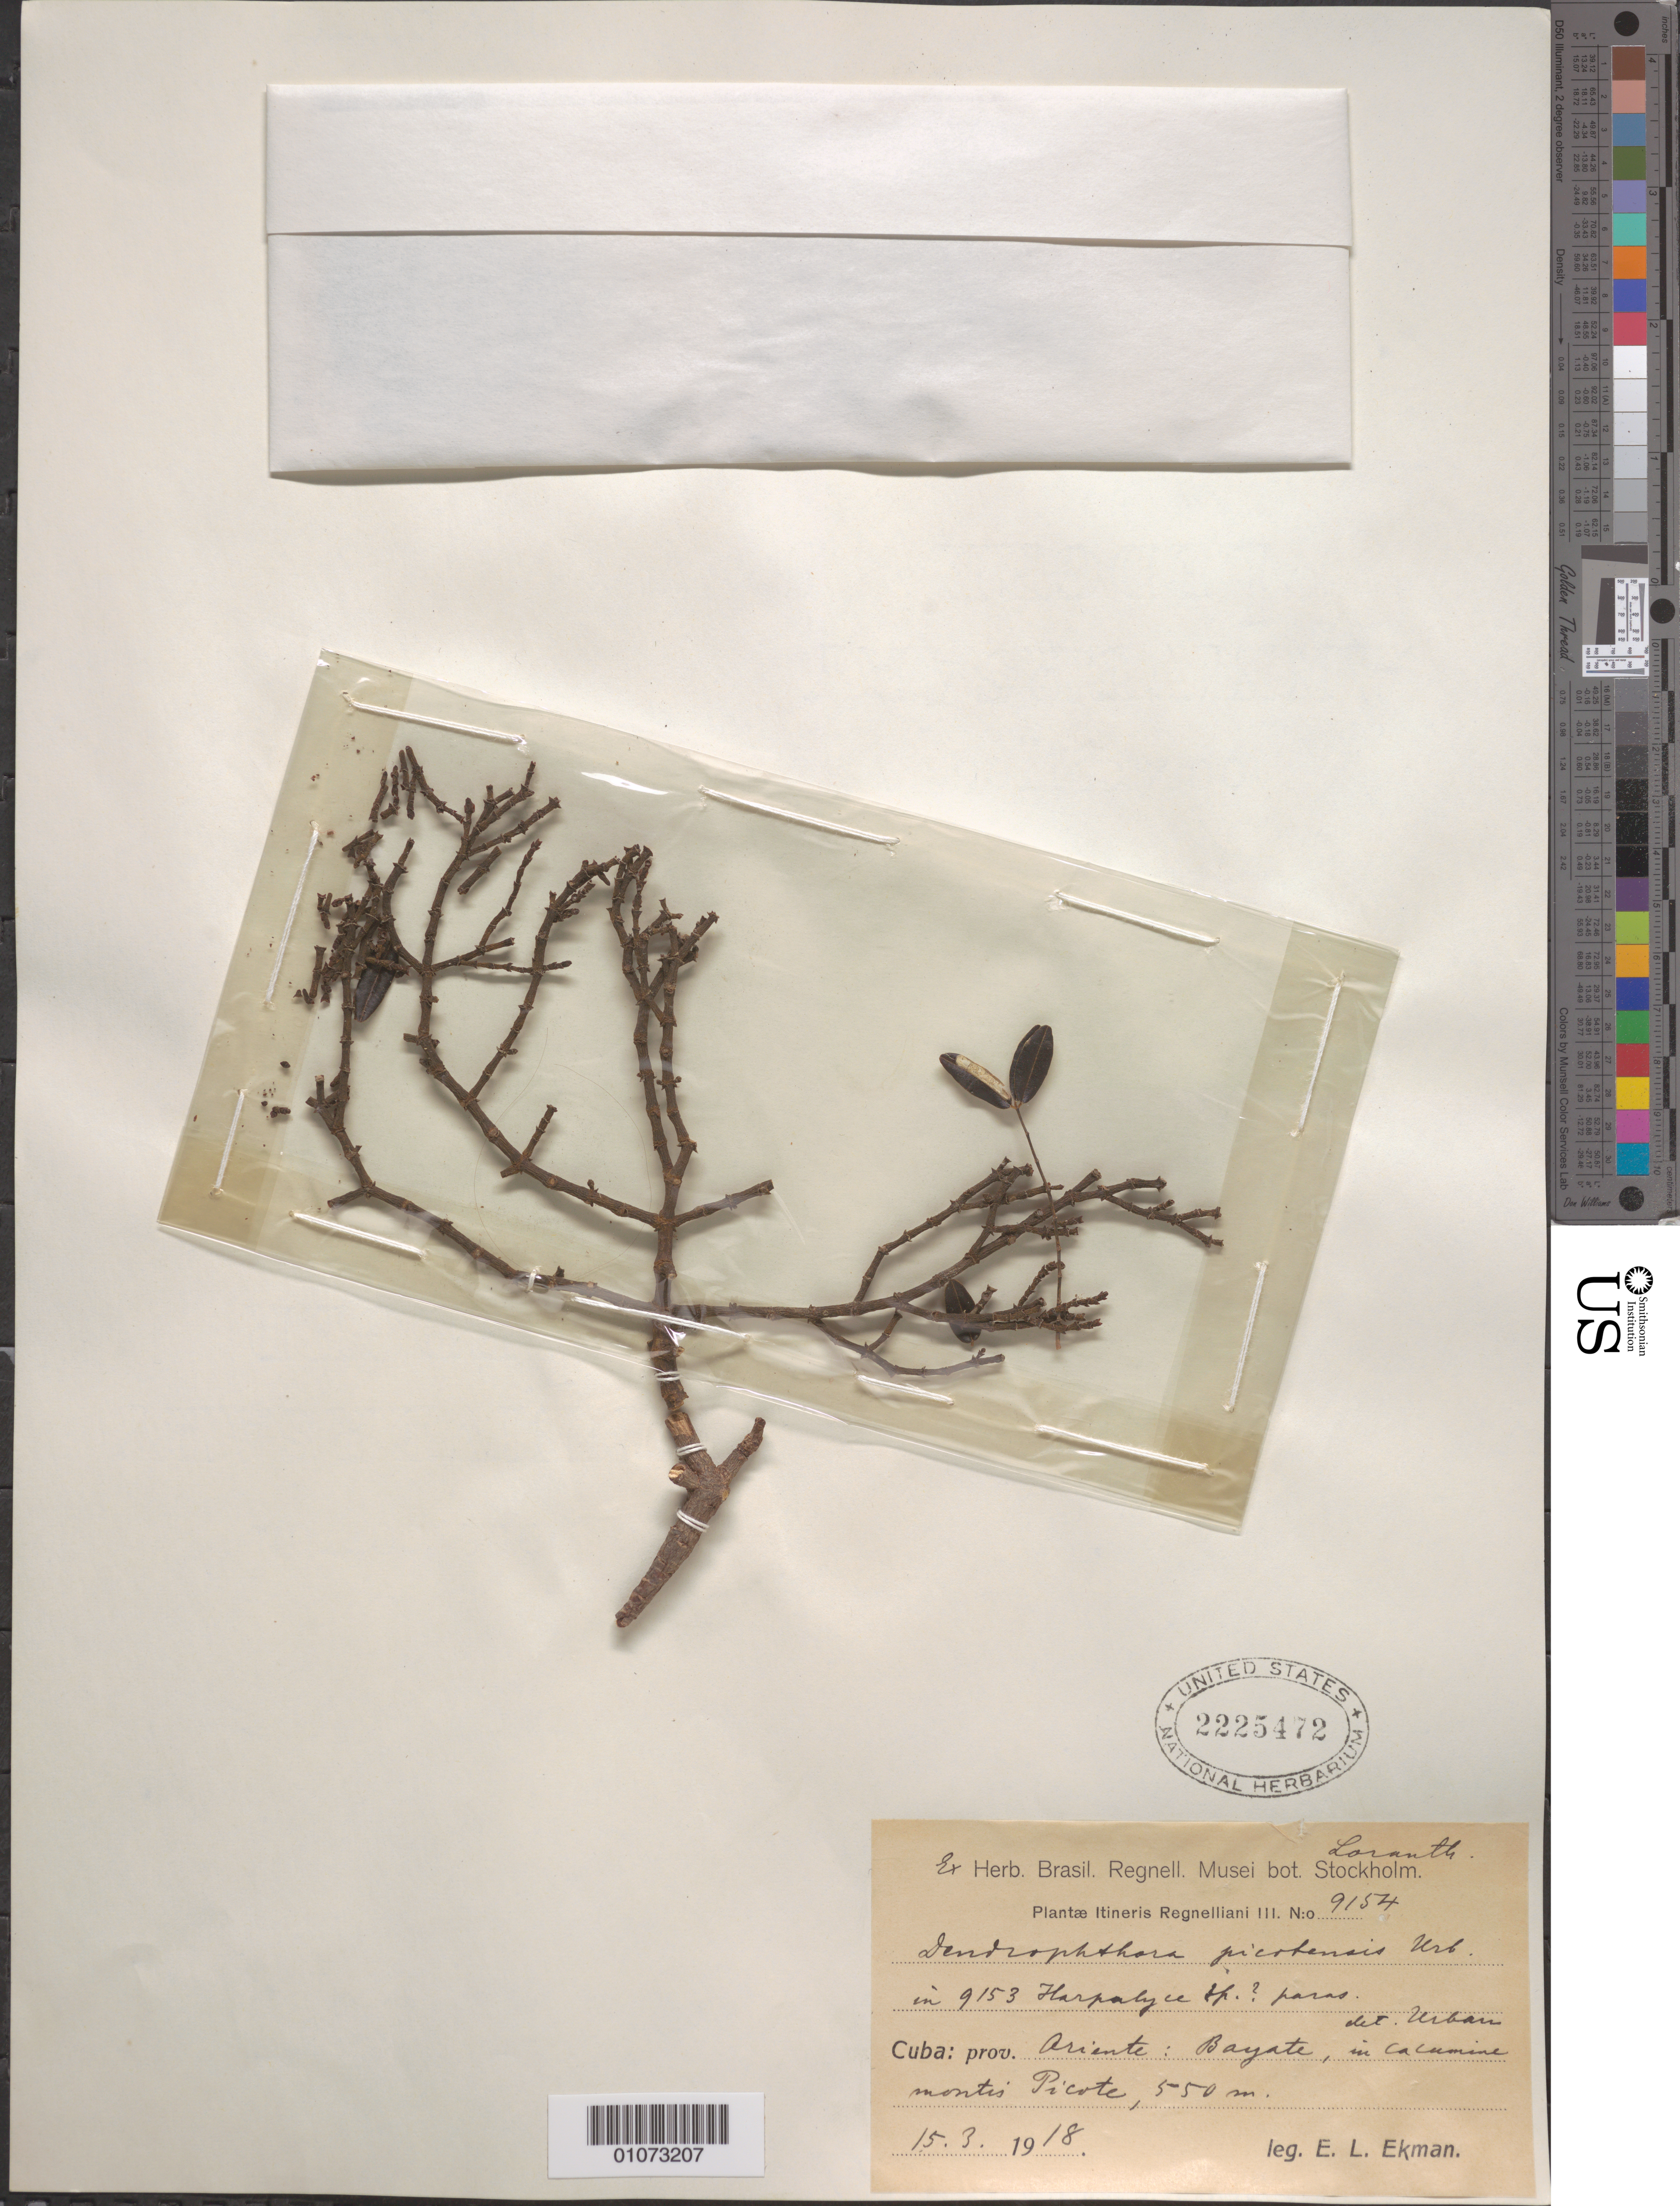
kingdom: Plantae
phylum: Tracheophyta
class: Magnoliopsida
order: Santalales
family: Viscaceae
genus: Dendrophthora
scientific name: Dendrophthora picotensis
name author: Urb.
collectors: E. L. Ekman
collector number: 9154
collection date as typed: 15 Mar 1918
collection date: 1918-03-15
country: Cuba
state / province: Oriente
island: Cuba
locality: Bayate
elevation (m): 550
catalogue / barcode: US 2225472